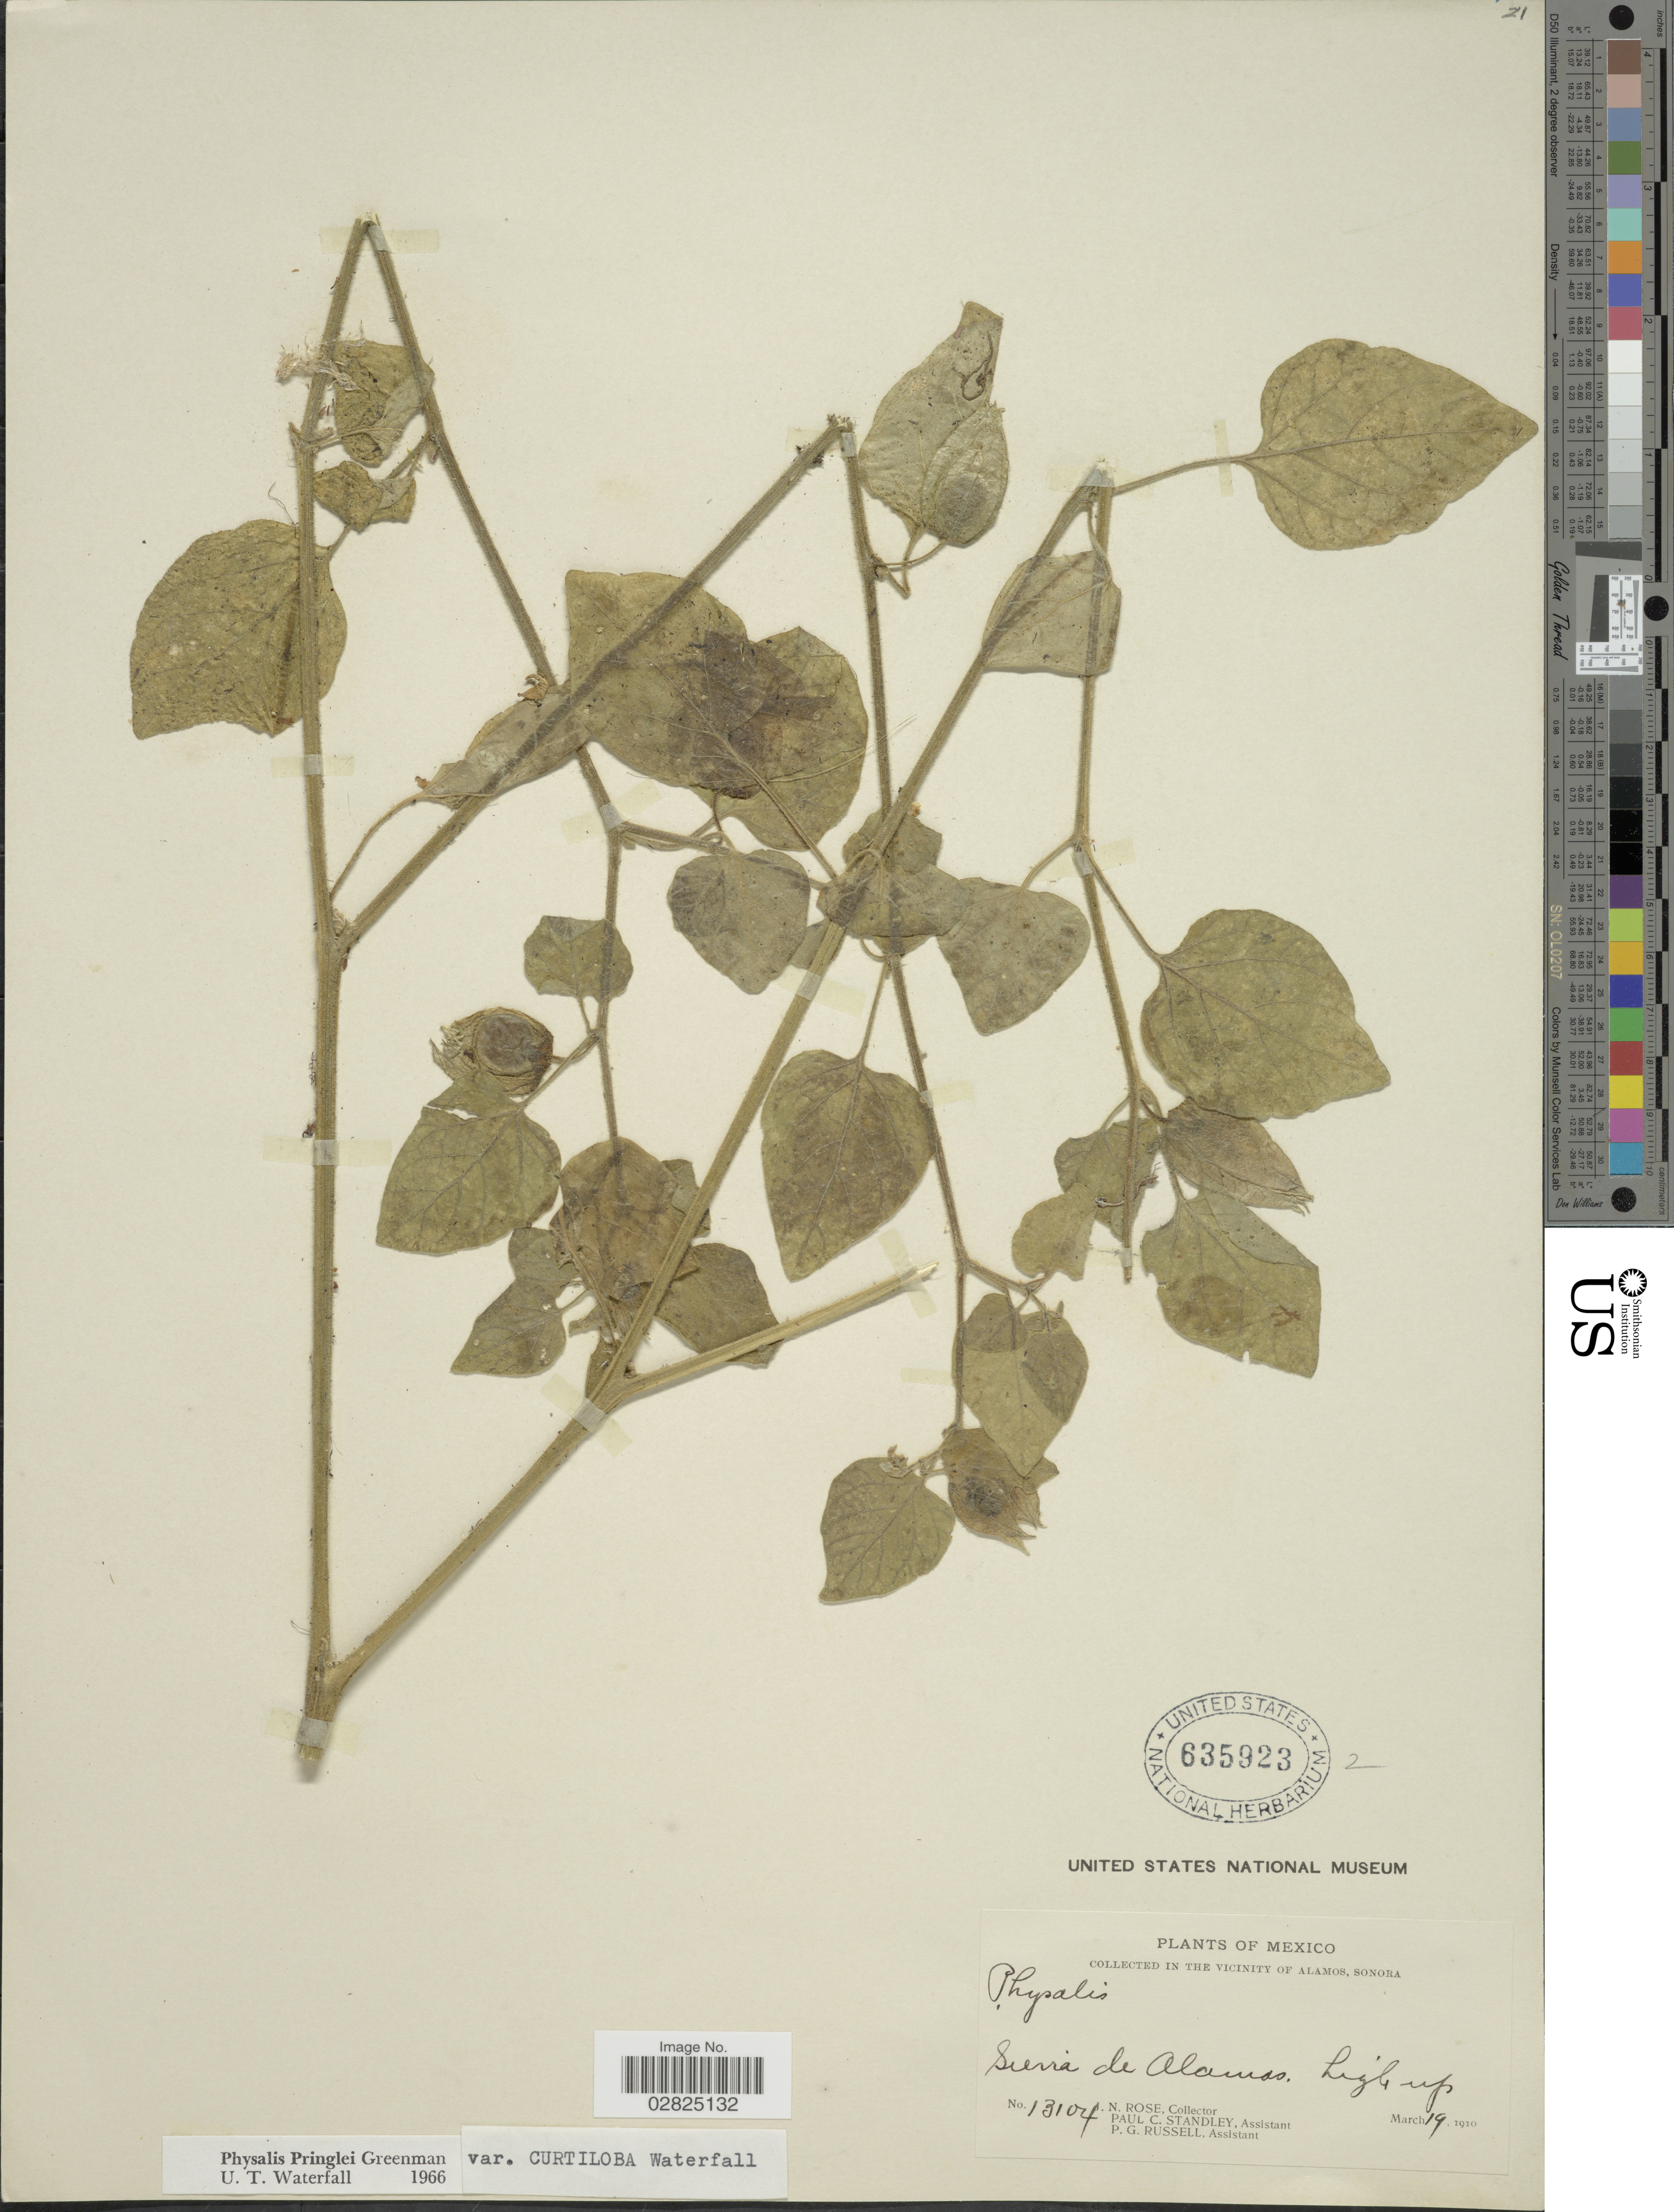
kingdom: Plantae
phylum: Tracheophyta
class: Magnoliopsida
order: Solanales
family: Solanaceae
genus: Physalis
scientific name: Physalis pringlei var. curtiloba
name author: Waterf.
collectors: J. N. Rose, P. C. Standley & P. G. Russell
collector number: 13104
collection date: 1910-03-19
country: Mexico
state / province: Sonora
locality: In the vicinity of Alamos, Sierra de Alamos.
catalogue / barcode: US 635923